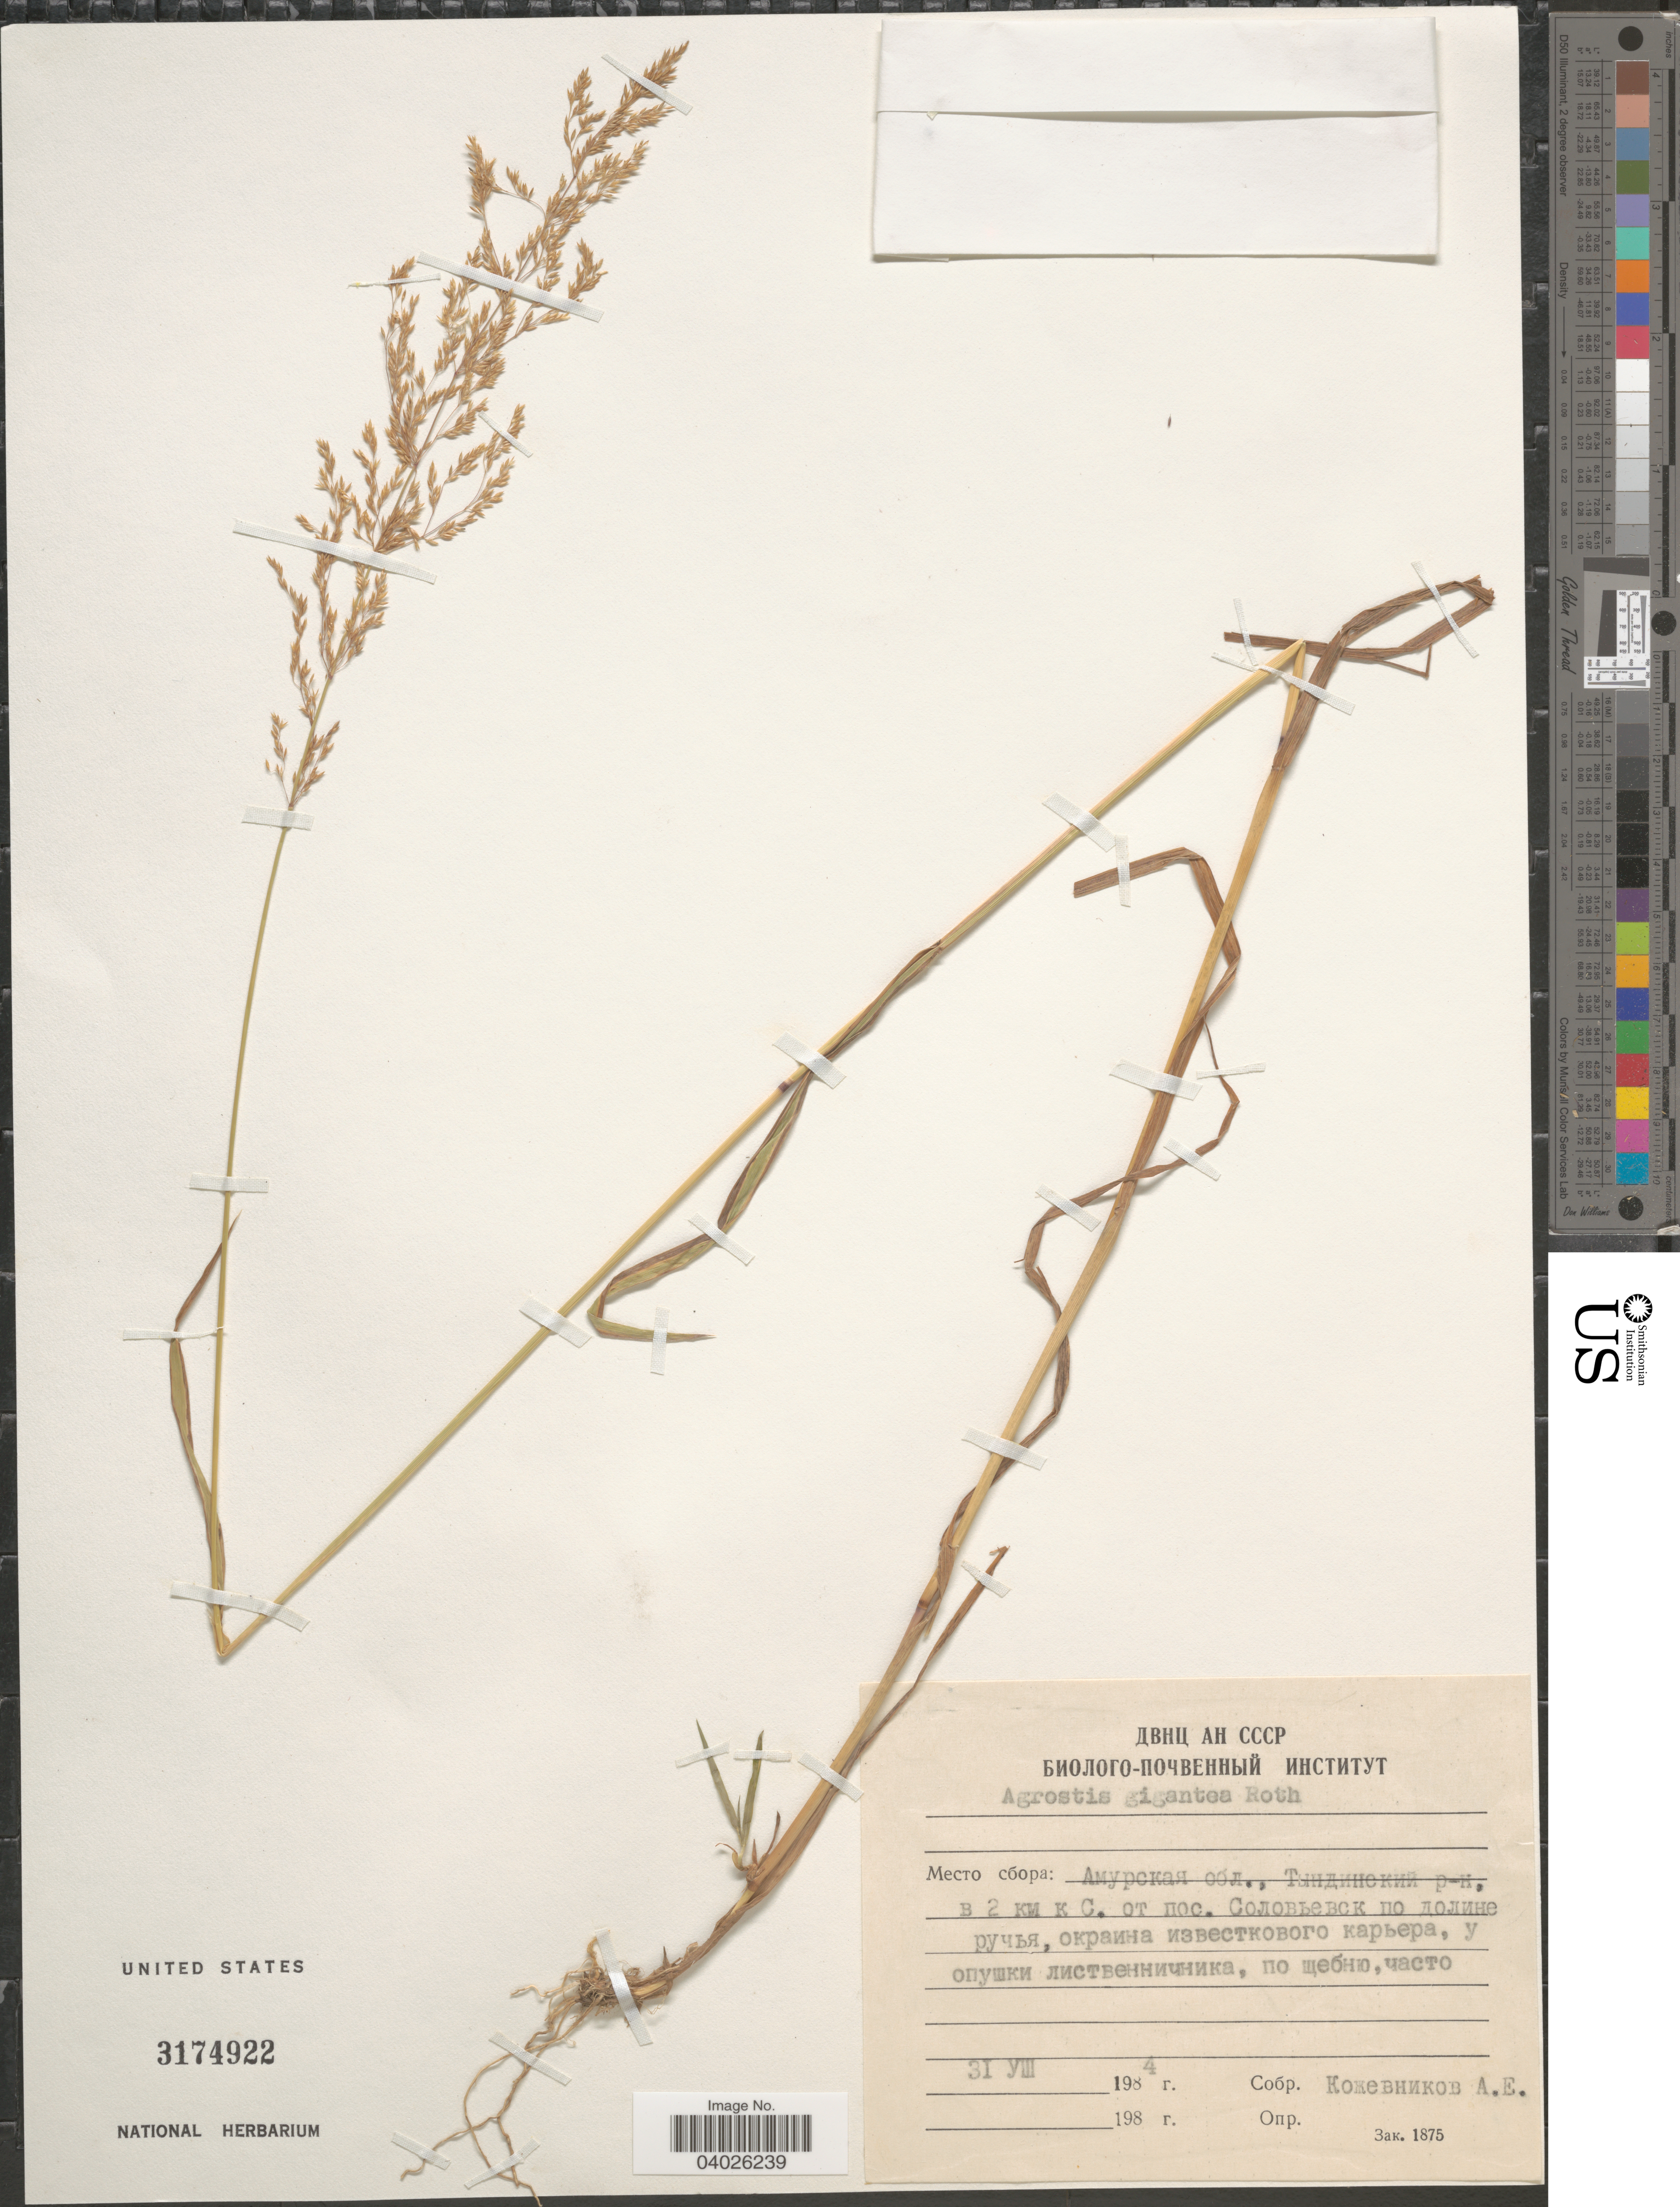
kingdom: Plantae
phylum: Tracheophyta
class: Liliopsida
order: Poales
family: Poaceae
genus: Agrostis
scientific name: Agrostis gigantea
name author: Roth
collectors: A. Kozhevnikov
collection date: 1984-08-31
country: Russian Federation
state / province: Amur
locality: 2 km S of village Solovevsk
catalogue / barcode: US 3174922